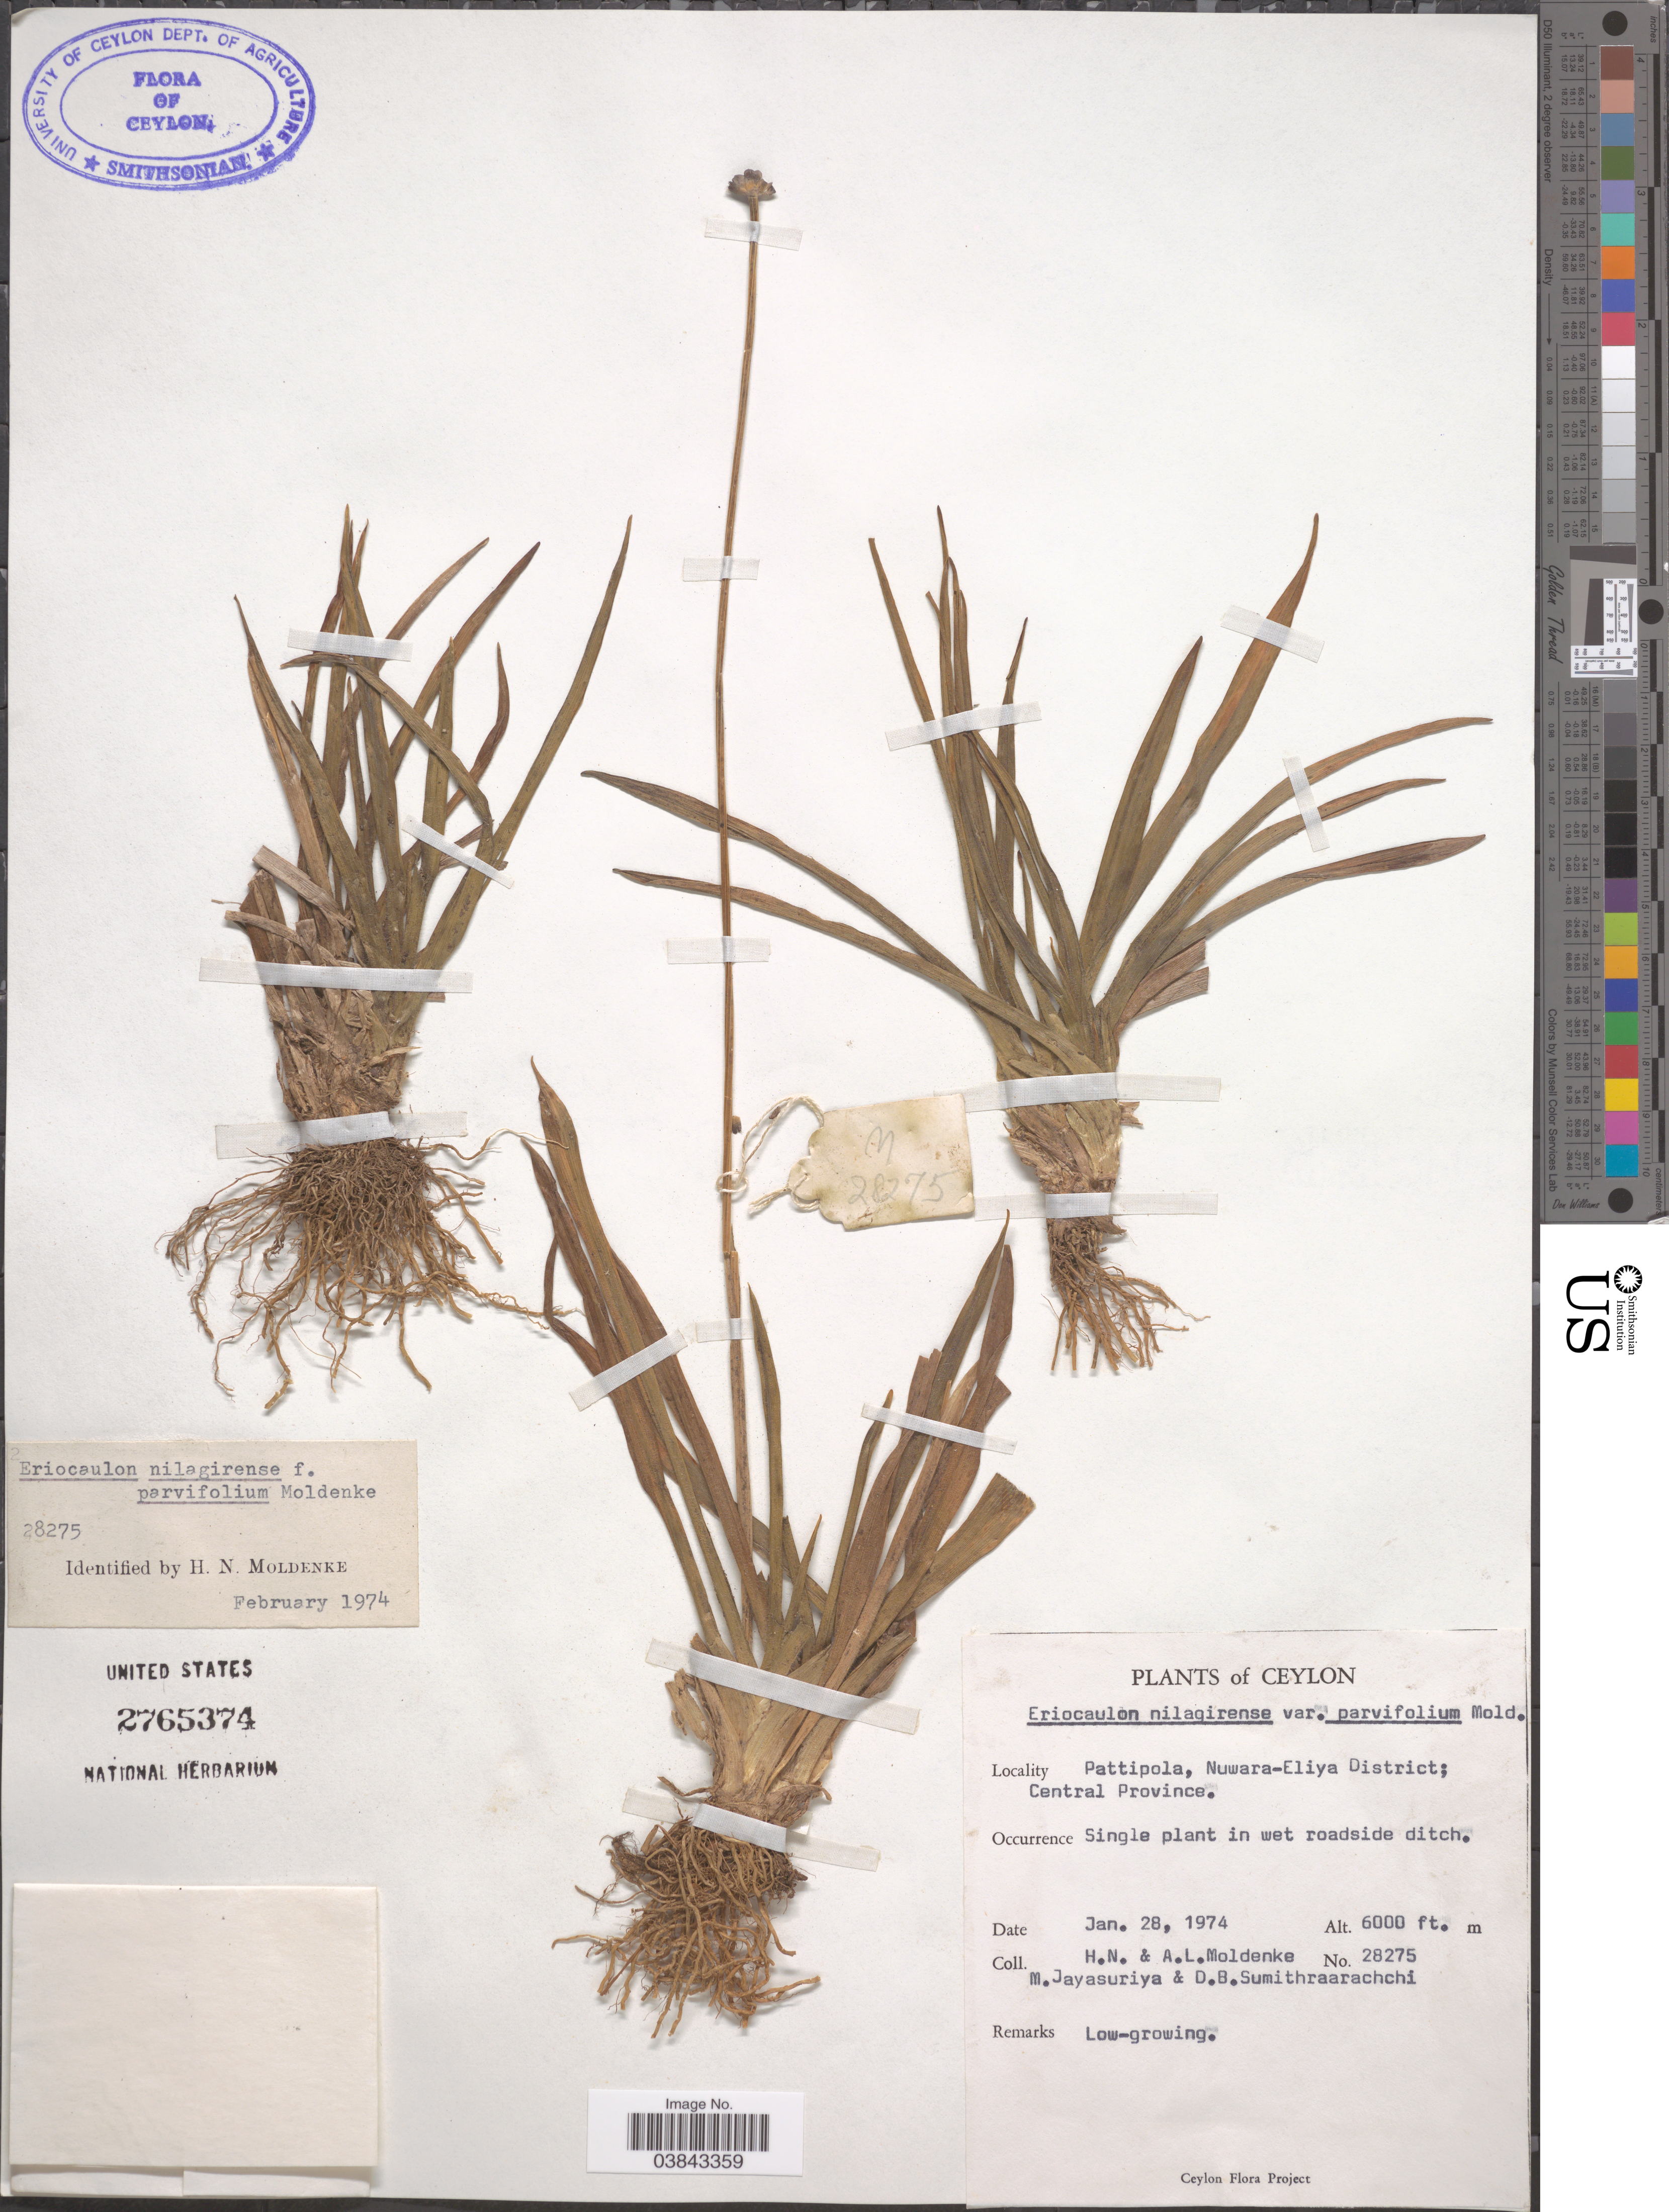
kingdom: Plantae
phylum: Tracheophyta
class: Liliopsida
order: Poales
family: Eriocaulaceae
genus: Eriocaulon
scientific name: Eriocaulon brownianum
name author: Mart.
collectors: H. N. Moldenke, A. L. Moldenke, M. Jasasuriya & D. B. Sumithraarachchi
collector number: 28275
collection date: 1974-01-28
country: Sri Lanka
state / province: Central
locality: Ceylon. Pattipola, Nuwara Eliya District; Central Province.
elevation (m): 1829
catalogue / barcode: US 2765374